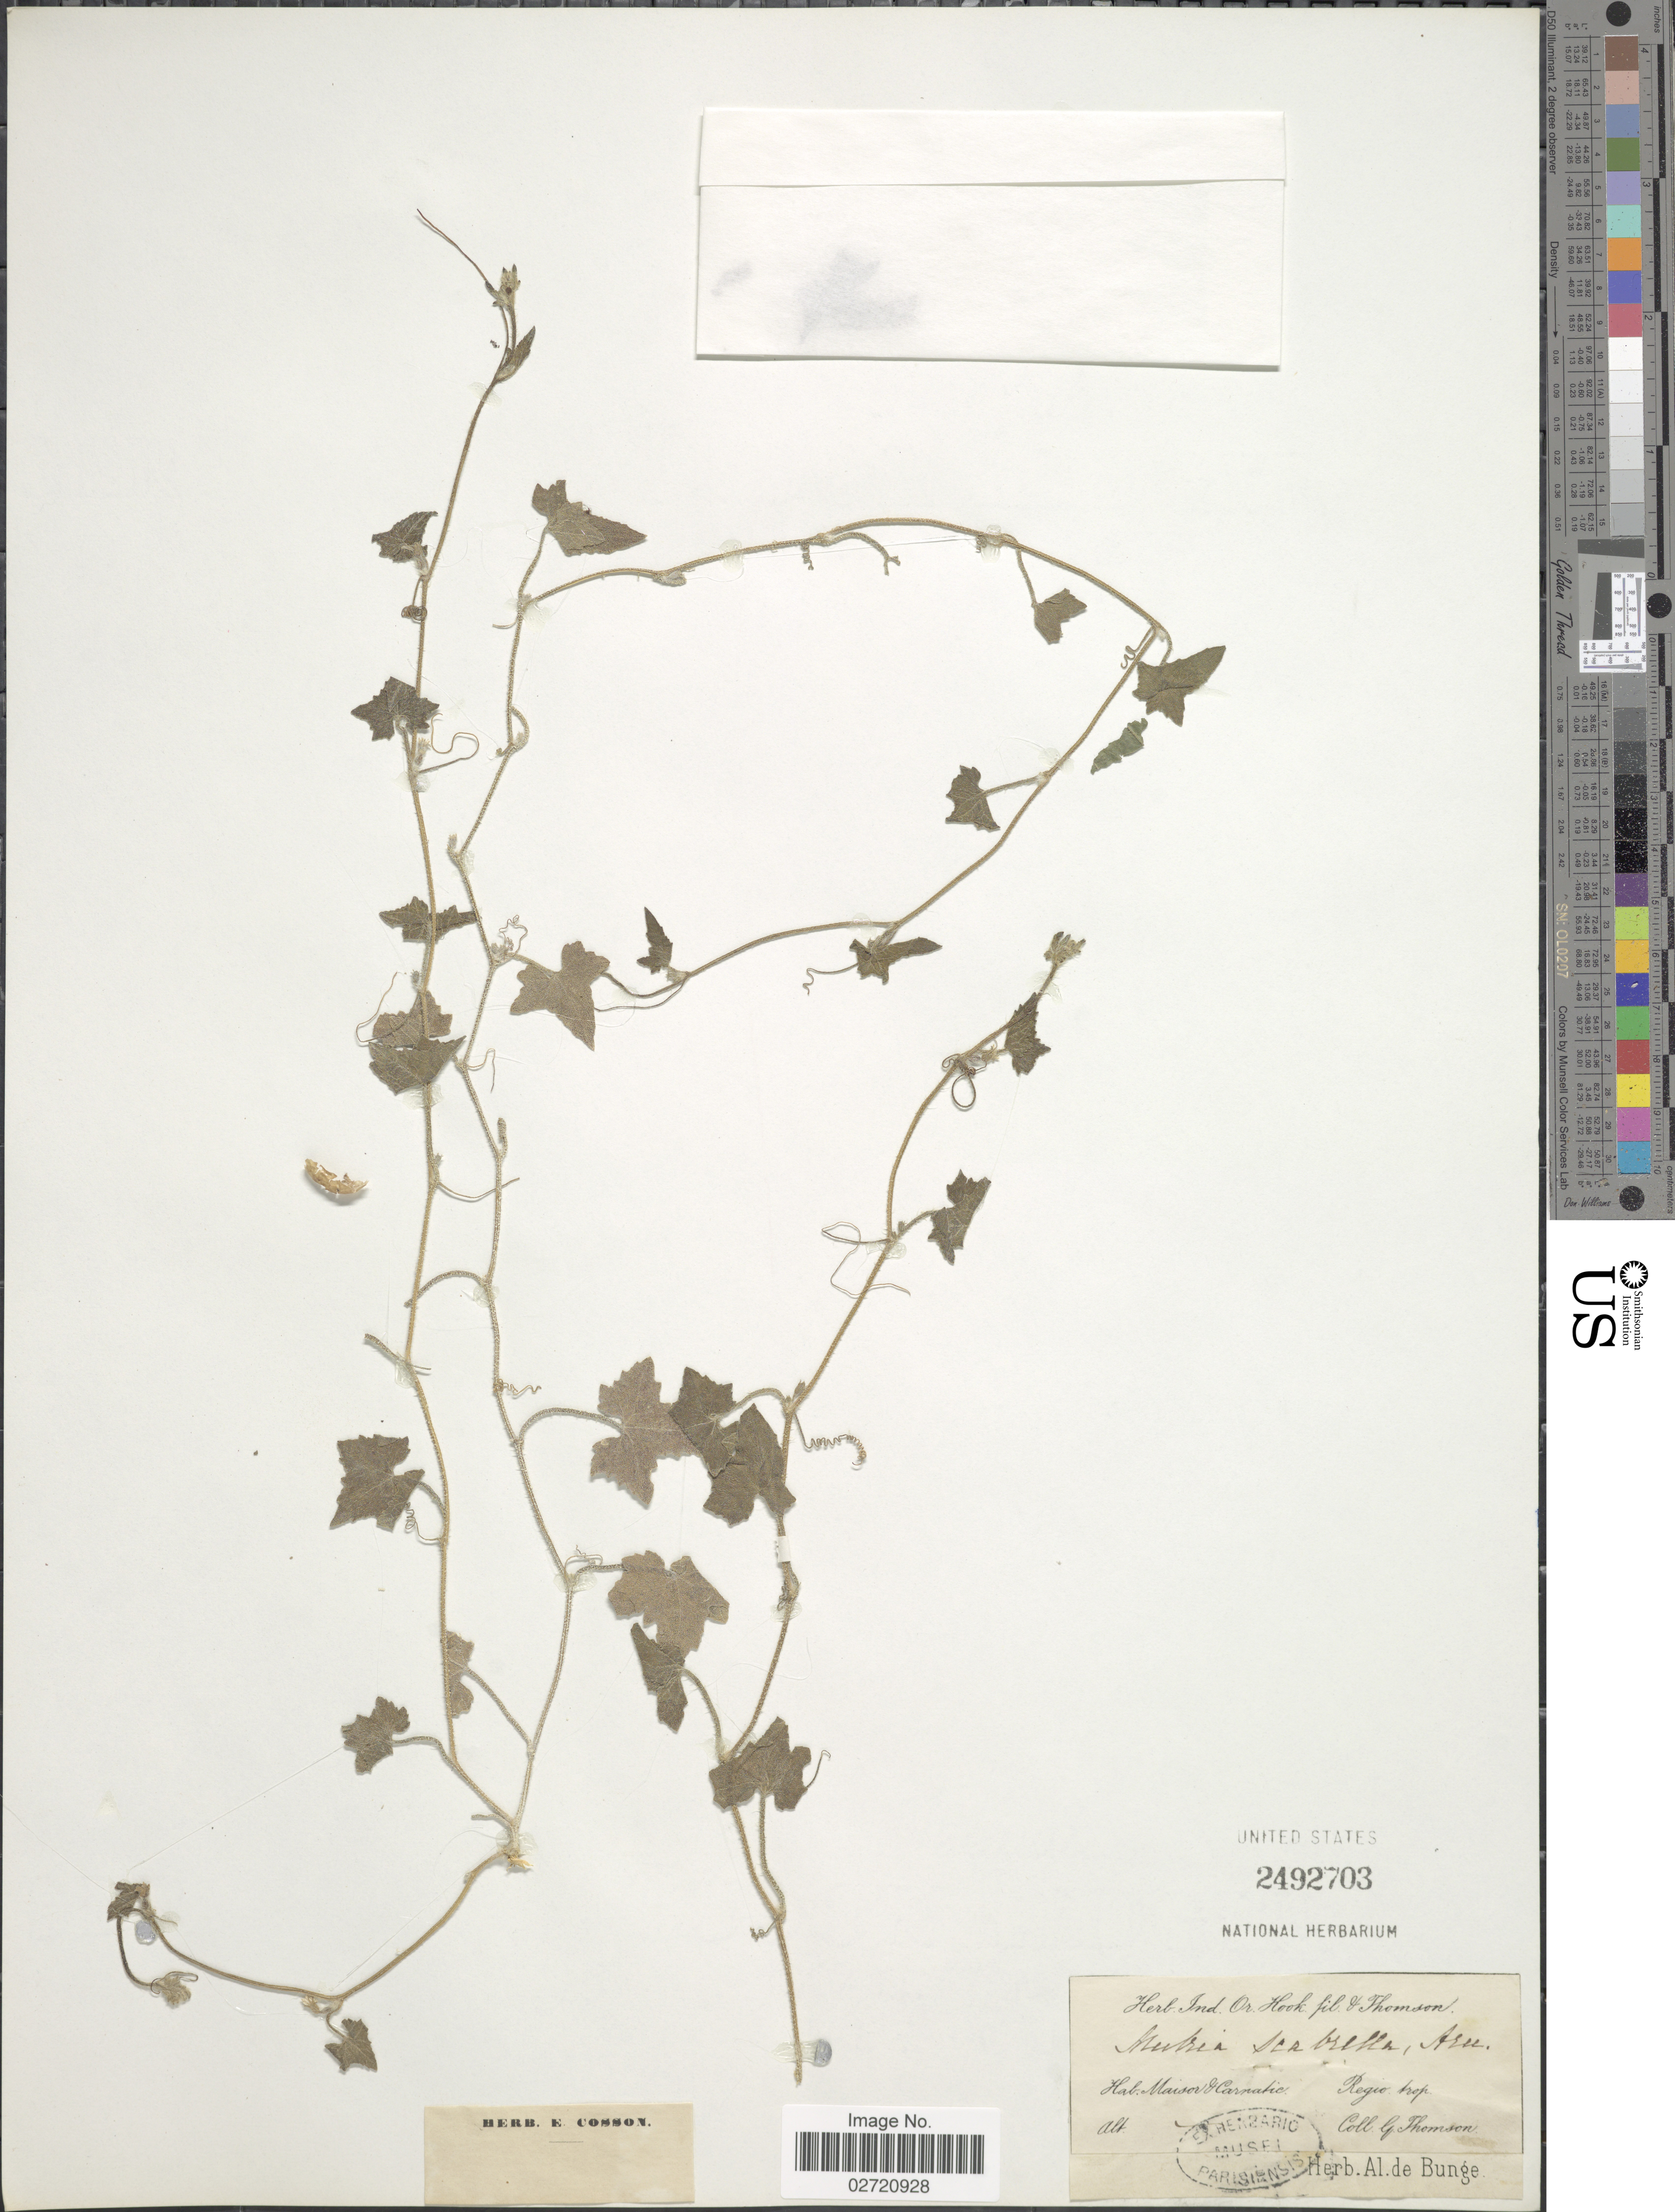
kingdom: Plantae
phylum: Tracheophyta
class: Magnoliopsida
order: Cucurbitales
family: Cucurbitaceae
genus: Cucumis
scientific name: Cucumis maderaspatanus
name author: L.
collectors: G. Thomson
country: India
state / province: Karnataka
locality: Maisor & Carnatic. Regio trop.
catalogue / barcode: US 2492703